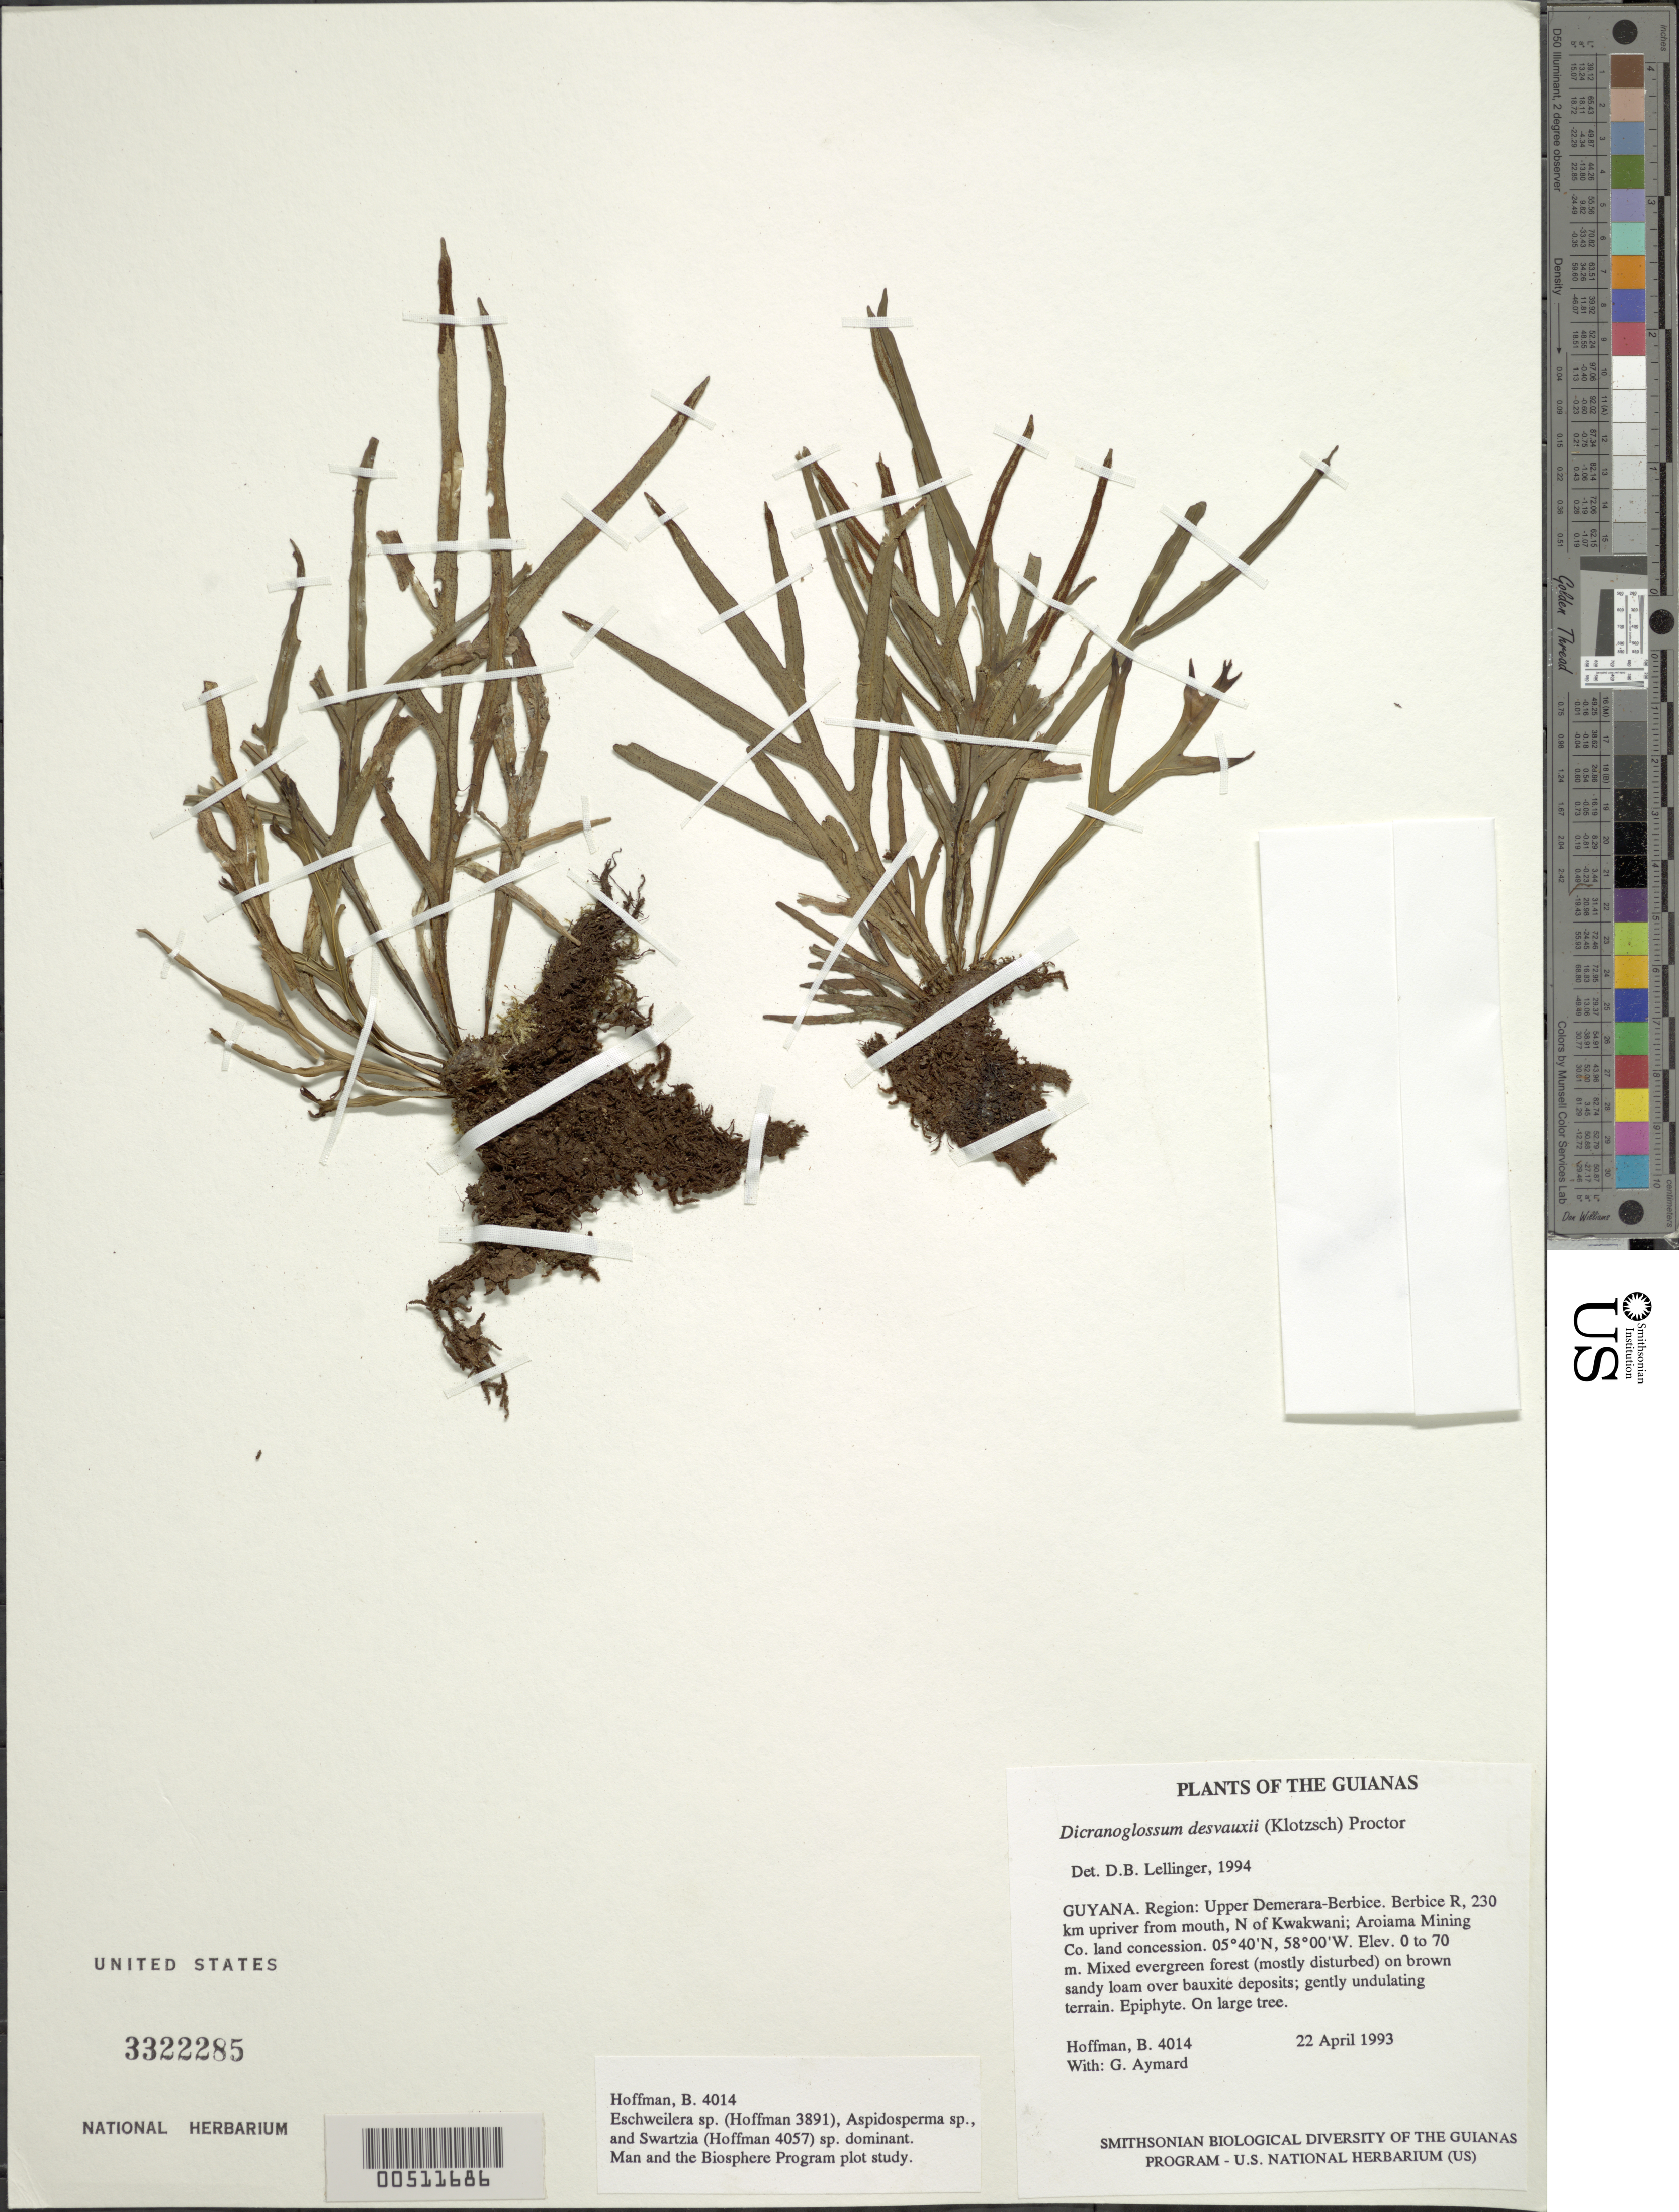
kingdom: Plantae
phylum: Tracheophyta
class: Polypodiopsida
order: Polypodiales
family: Polypodiaceae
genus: Pleopeltis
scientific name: Pleopeltis desvauxii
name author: (Klotzsch) Salino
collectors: B. Hoffman & G. A. Aymard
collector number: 4014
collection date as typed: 22 April 1993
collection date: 1993-04-22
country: Guyana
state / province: U. Demerara-Berbice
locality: Berbice River, 230 km upriver from mouth, N of Kwakwani; Aroiama Mining Co. land concession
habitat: Mixed evergreen forest (mostly disturbed) on brown sandy loam over bauxite deposits; gently undulating terrain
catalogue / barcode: US 3322285